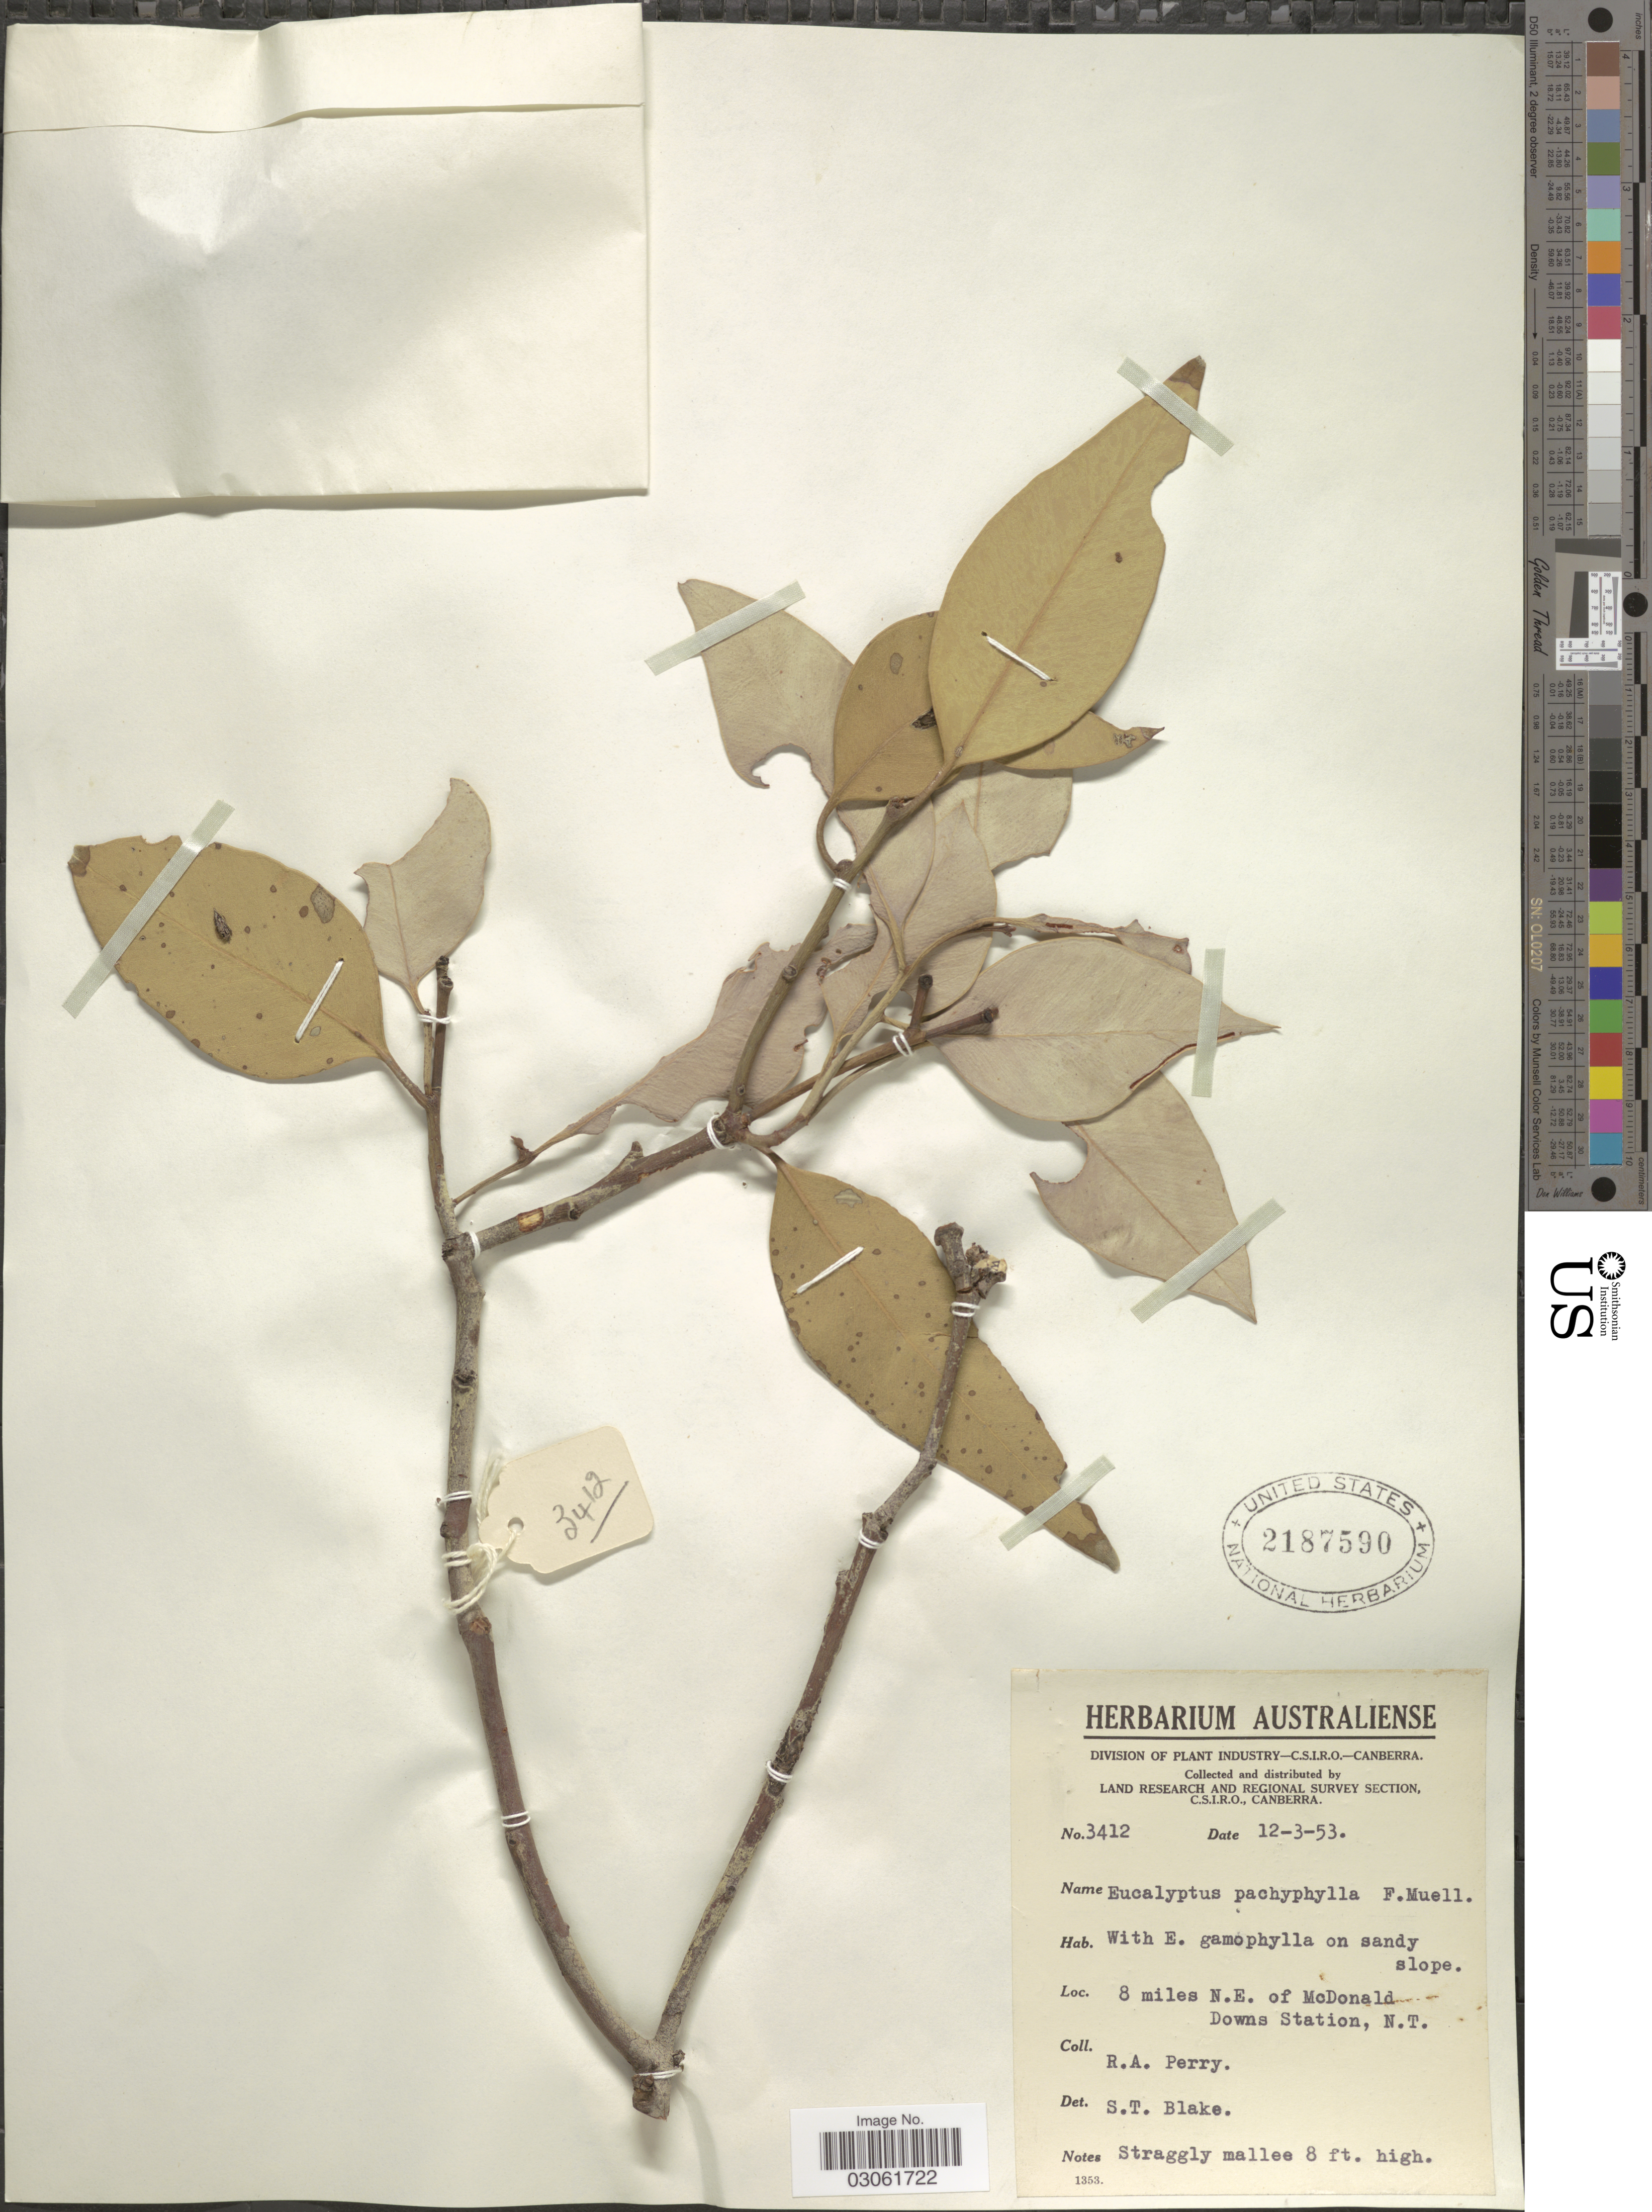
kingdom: Plantae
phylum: Tracheophyta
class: Magnoliopsida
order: Myrtales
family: Myrtaceae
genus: Eucalyptus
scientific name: Eucalyptus pachyloma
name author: Benth.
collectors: Perry, R. A.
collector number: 3412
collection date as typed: Transcribed d/m/y: 12/3/53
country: Australia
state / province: Northern Territory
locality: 8 miles N.E. of McDonald Downs Station.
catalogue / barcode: US 2187590